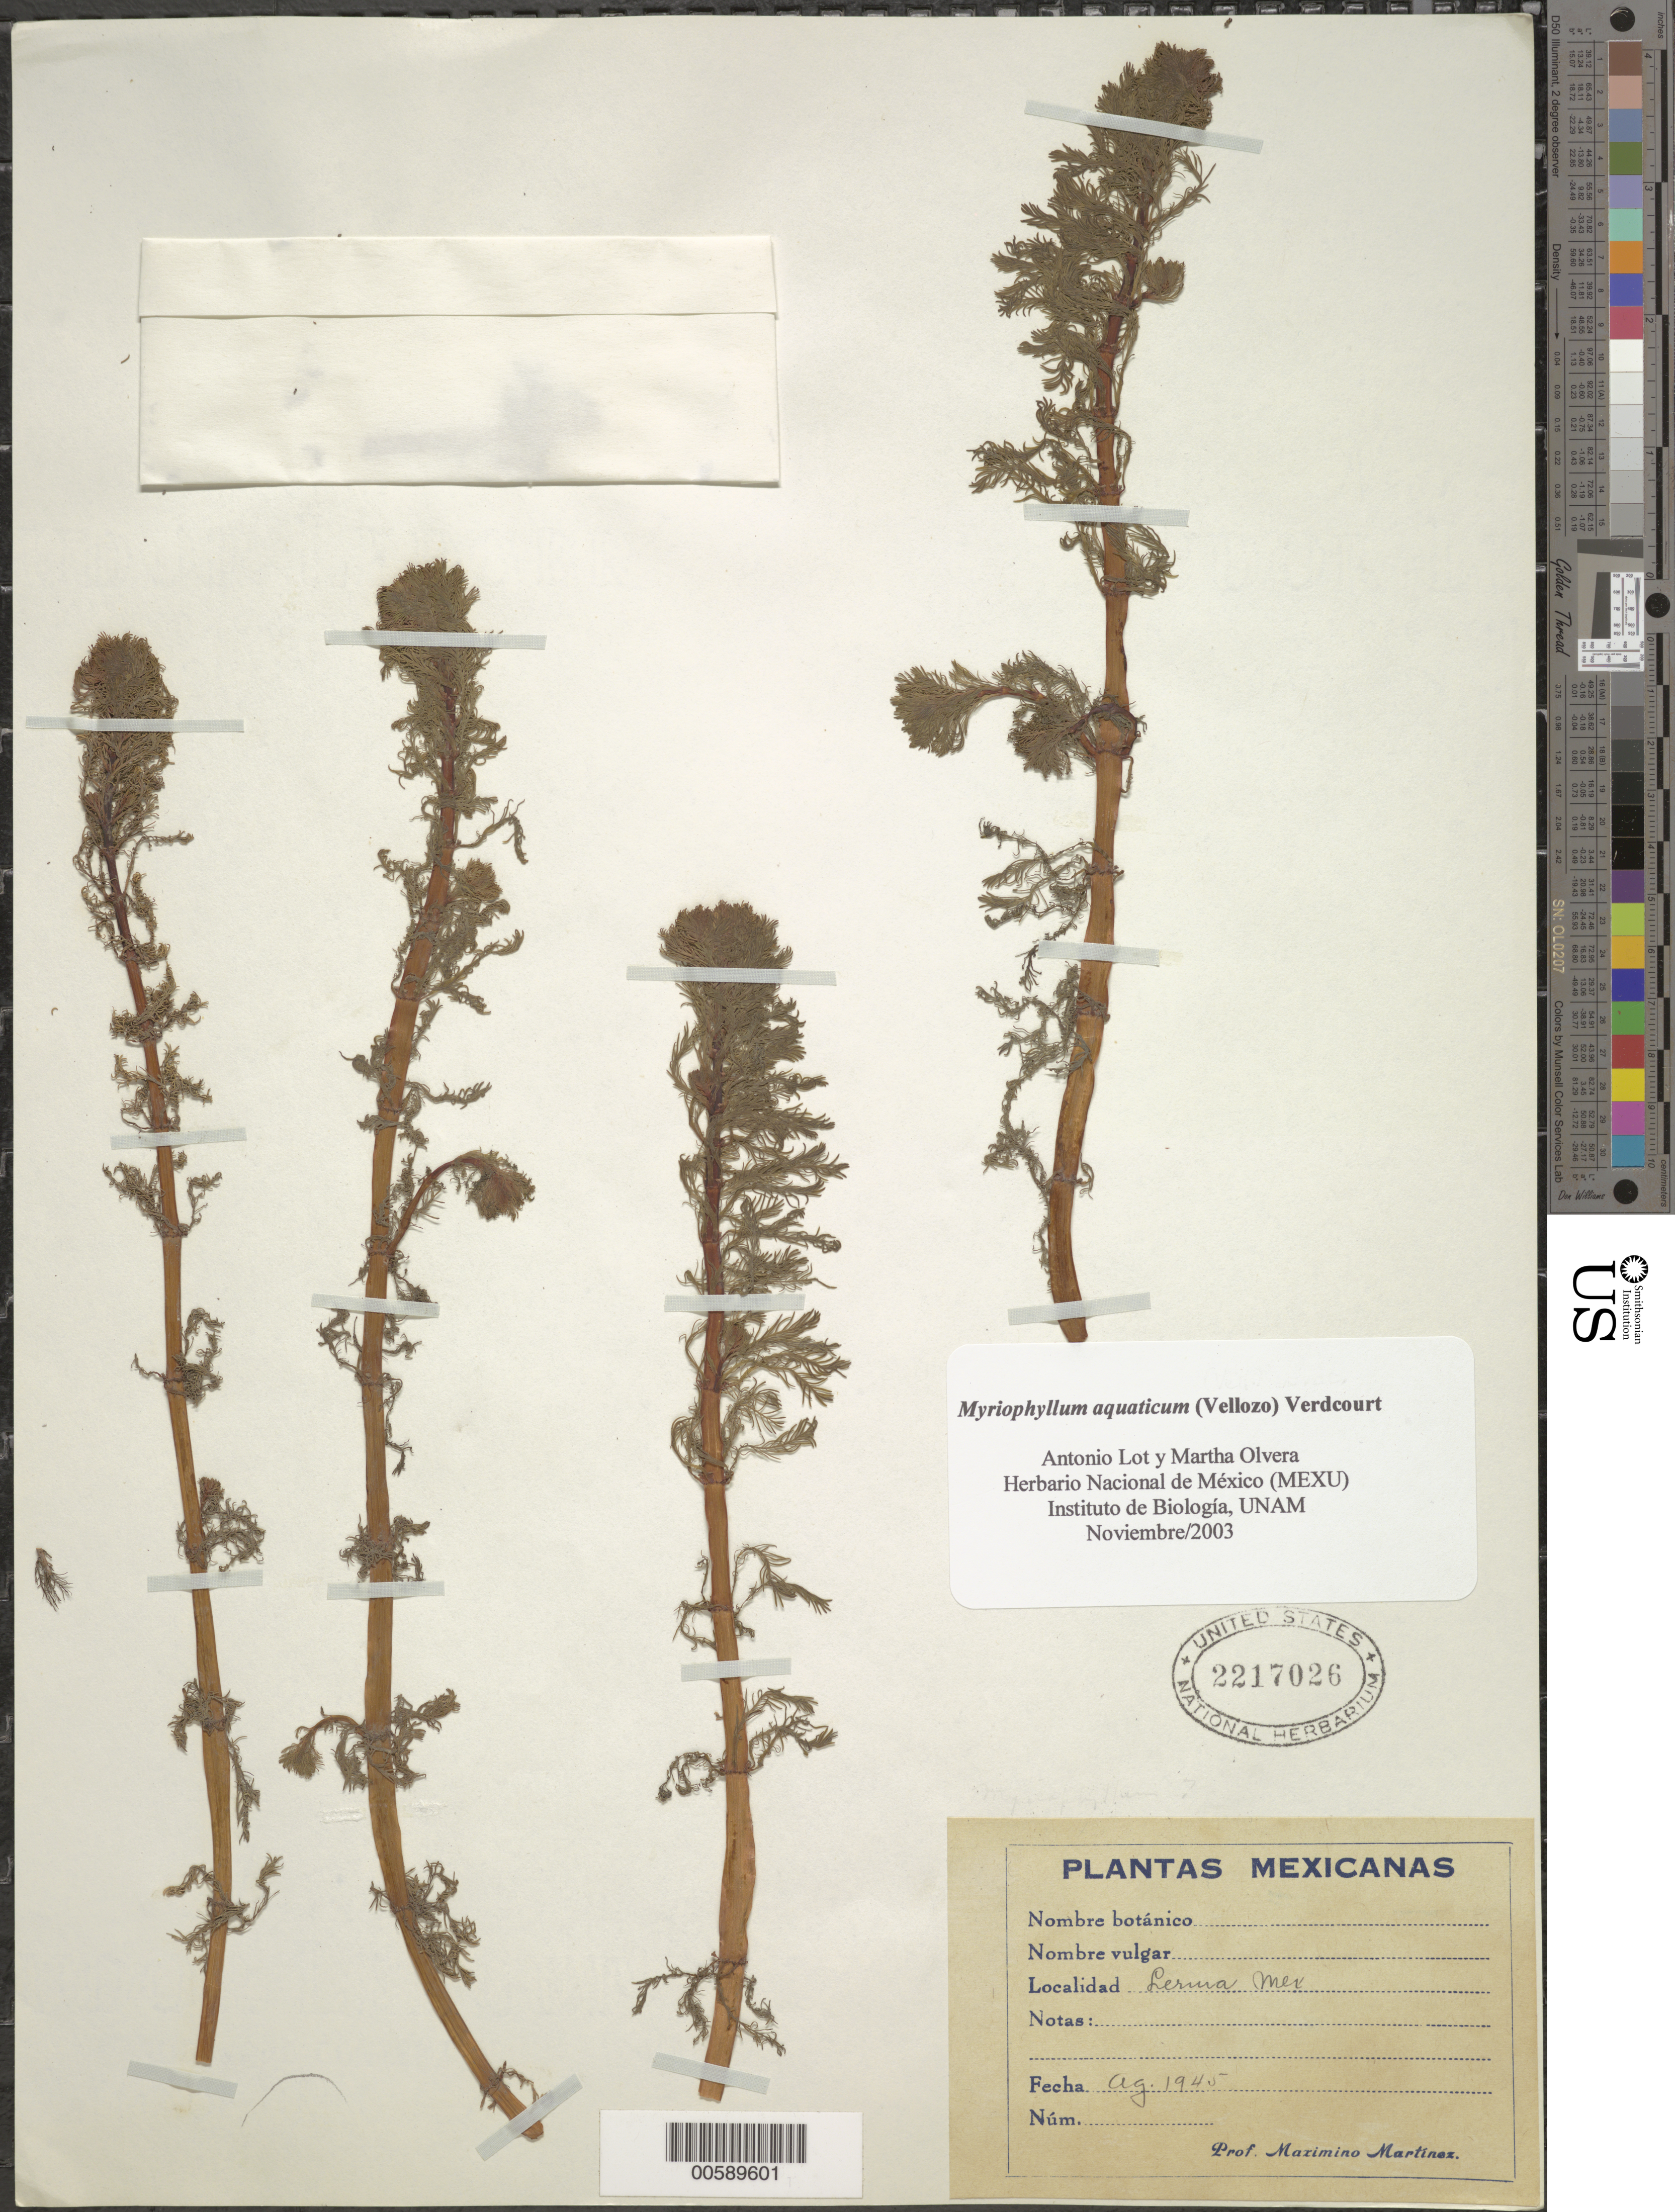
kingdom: Plantae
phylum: Tracheophyta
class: Magnoliopsida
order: Saxifragales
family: Haloragaceae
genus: Myriophyllum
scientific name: Myriophyllum aquaticum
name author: (Vell.) Verdc.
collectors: M. Martínez M.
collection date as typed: Aug 1945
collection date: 1945-08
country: Mexico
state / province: Baja California Norte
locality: Lerma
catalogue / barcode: US 2217026